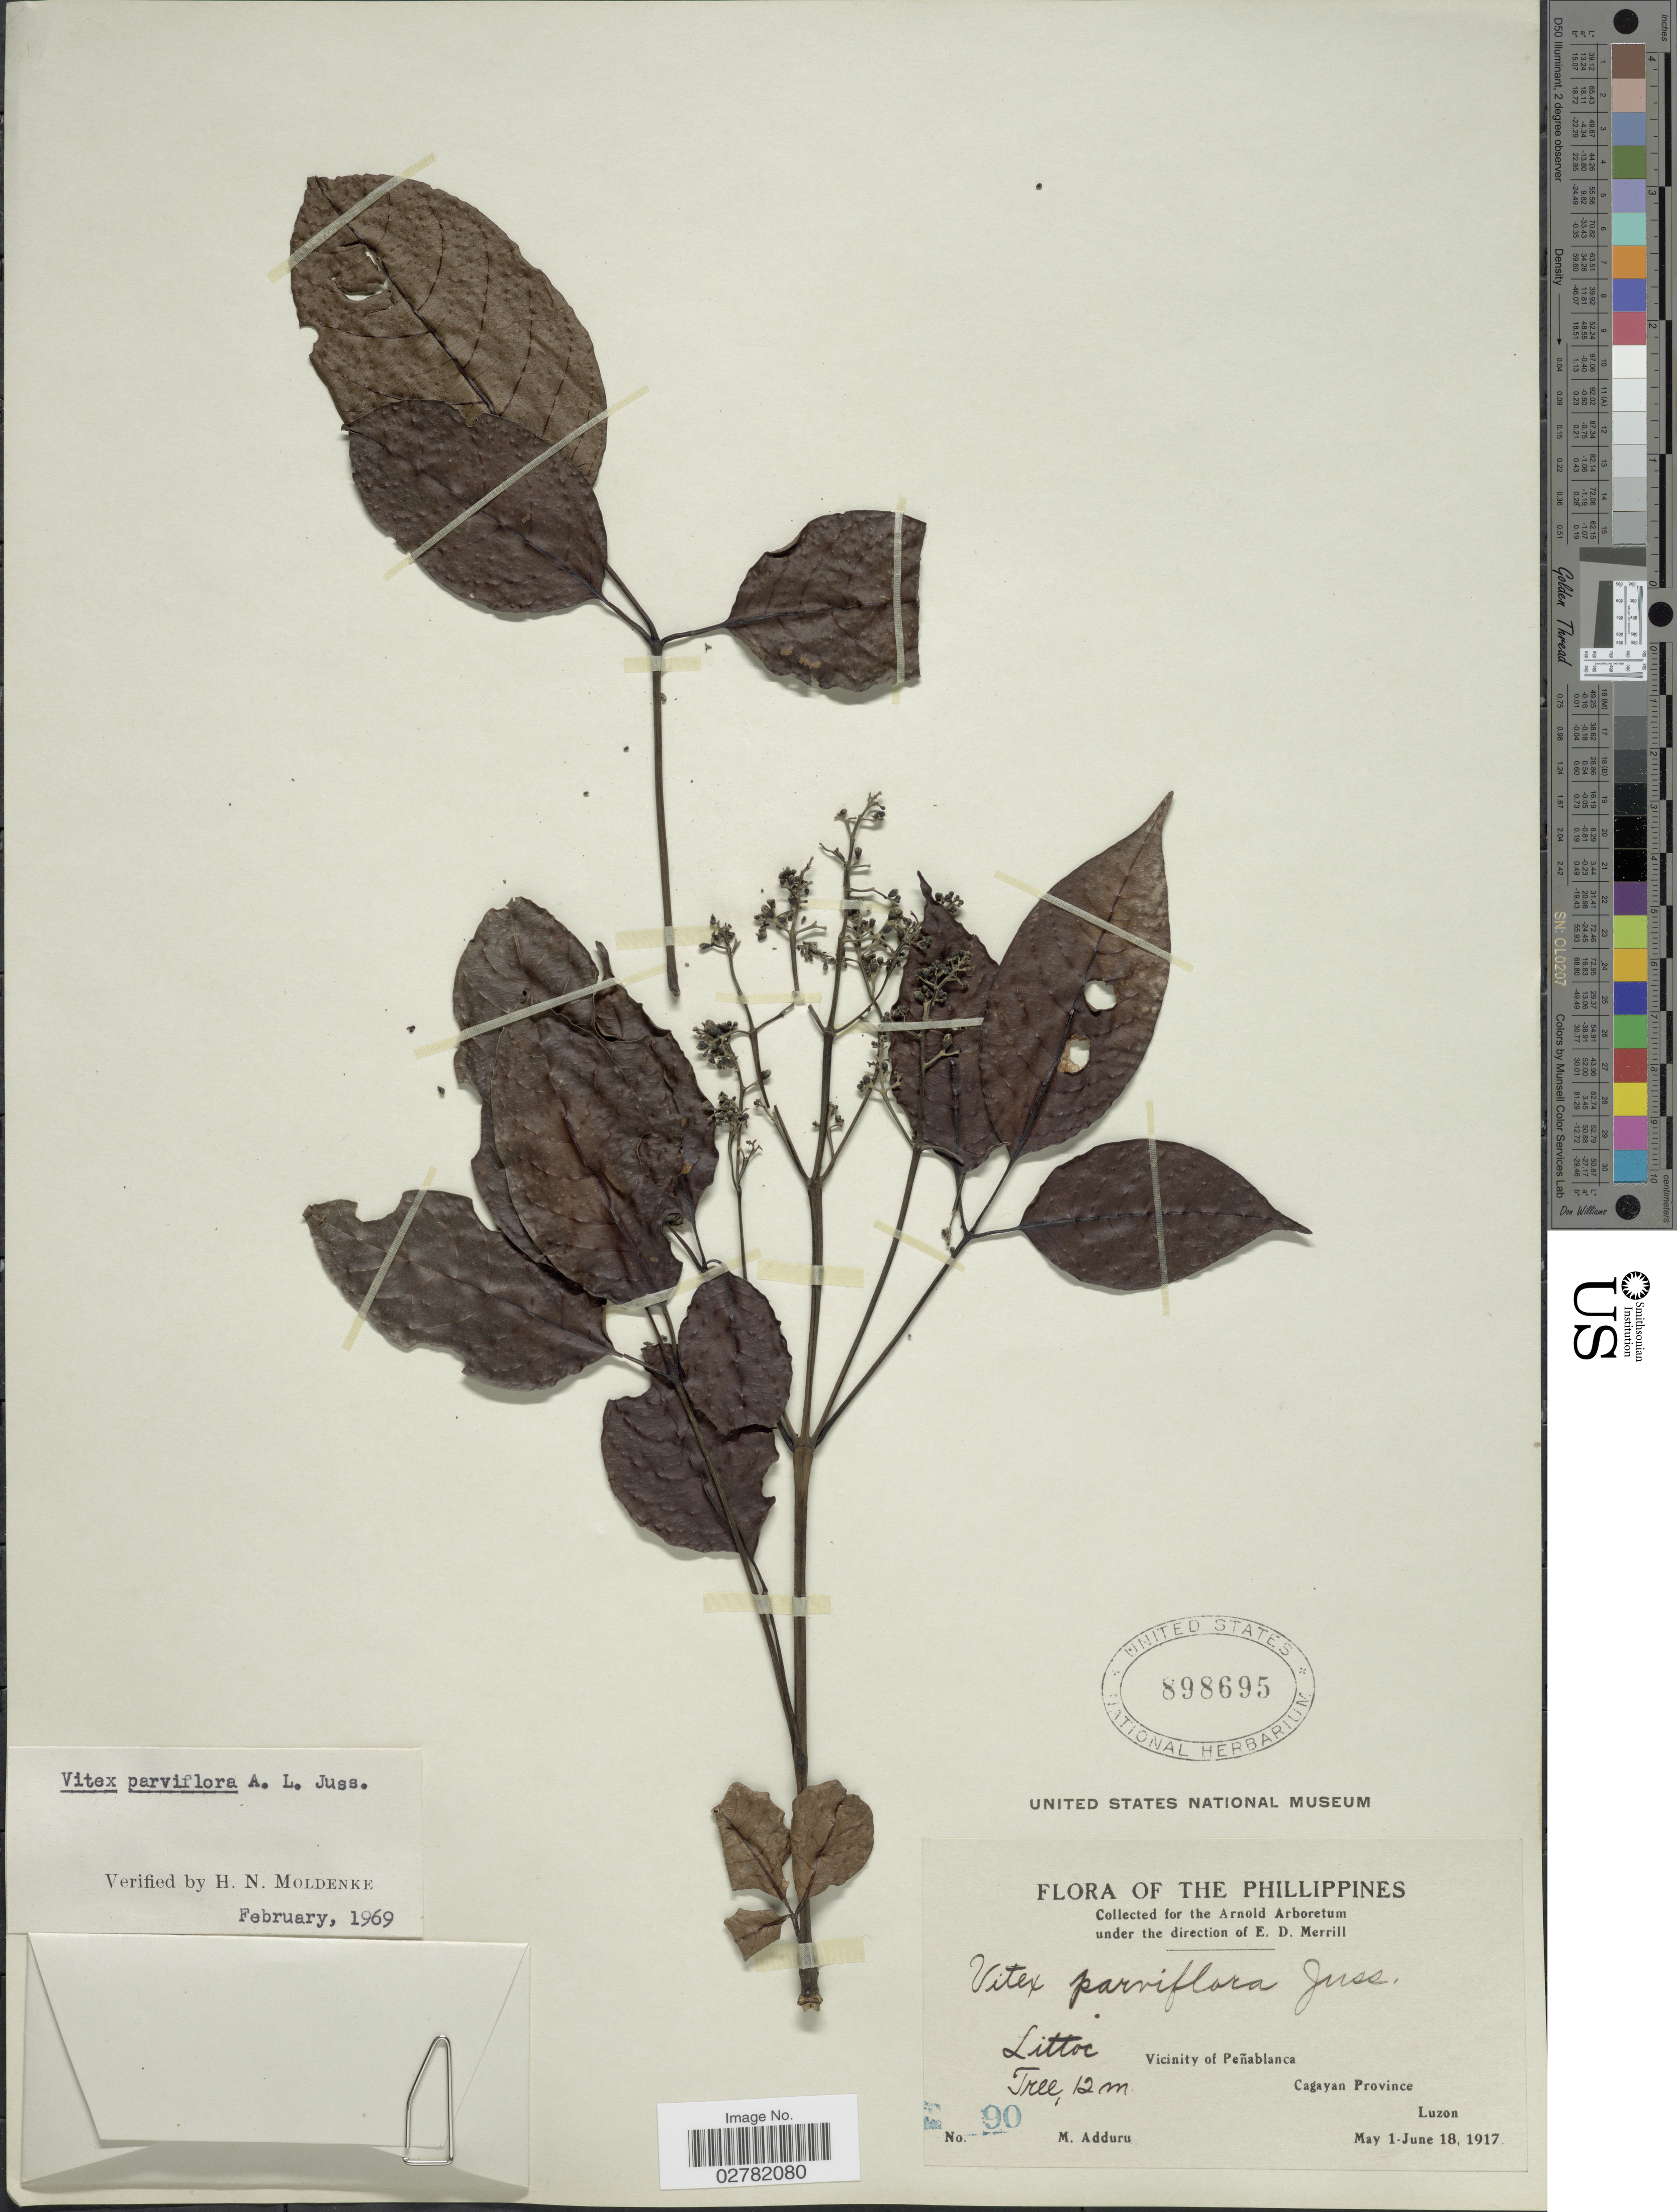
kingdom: Plantae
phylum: Tracheophyta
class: Magnoliopsida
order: Lamiales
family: Lamiaceae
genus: Vitex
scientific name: Vitex parviflora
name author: Juss.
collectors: M. Adduru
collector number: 90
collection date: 1917-06-01/1917-06-18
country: Philippines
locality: Vicinity of Peñablanca, Cagayan Province. Luzon.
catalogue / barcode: US 898695